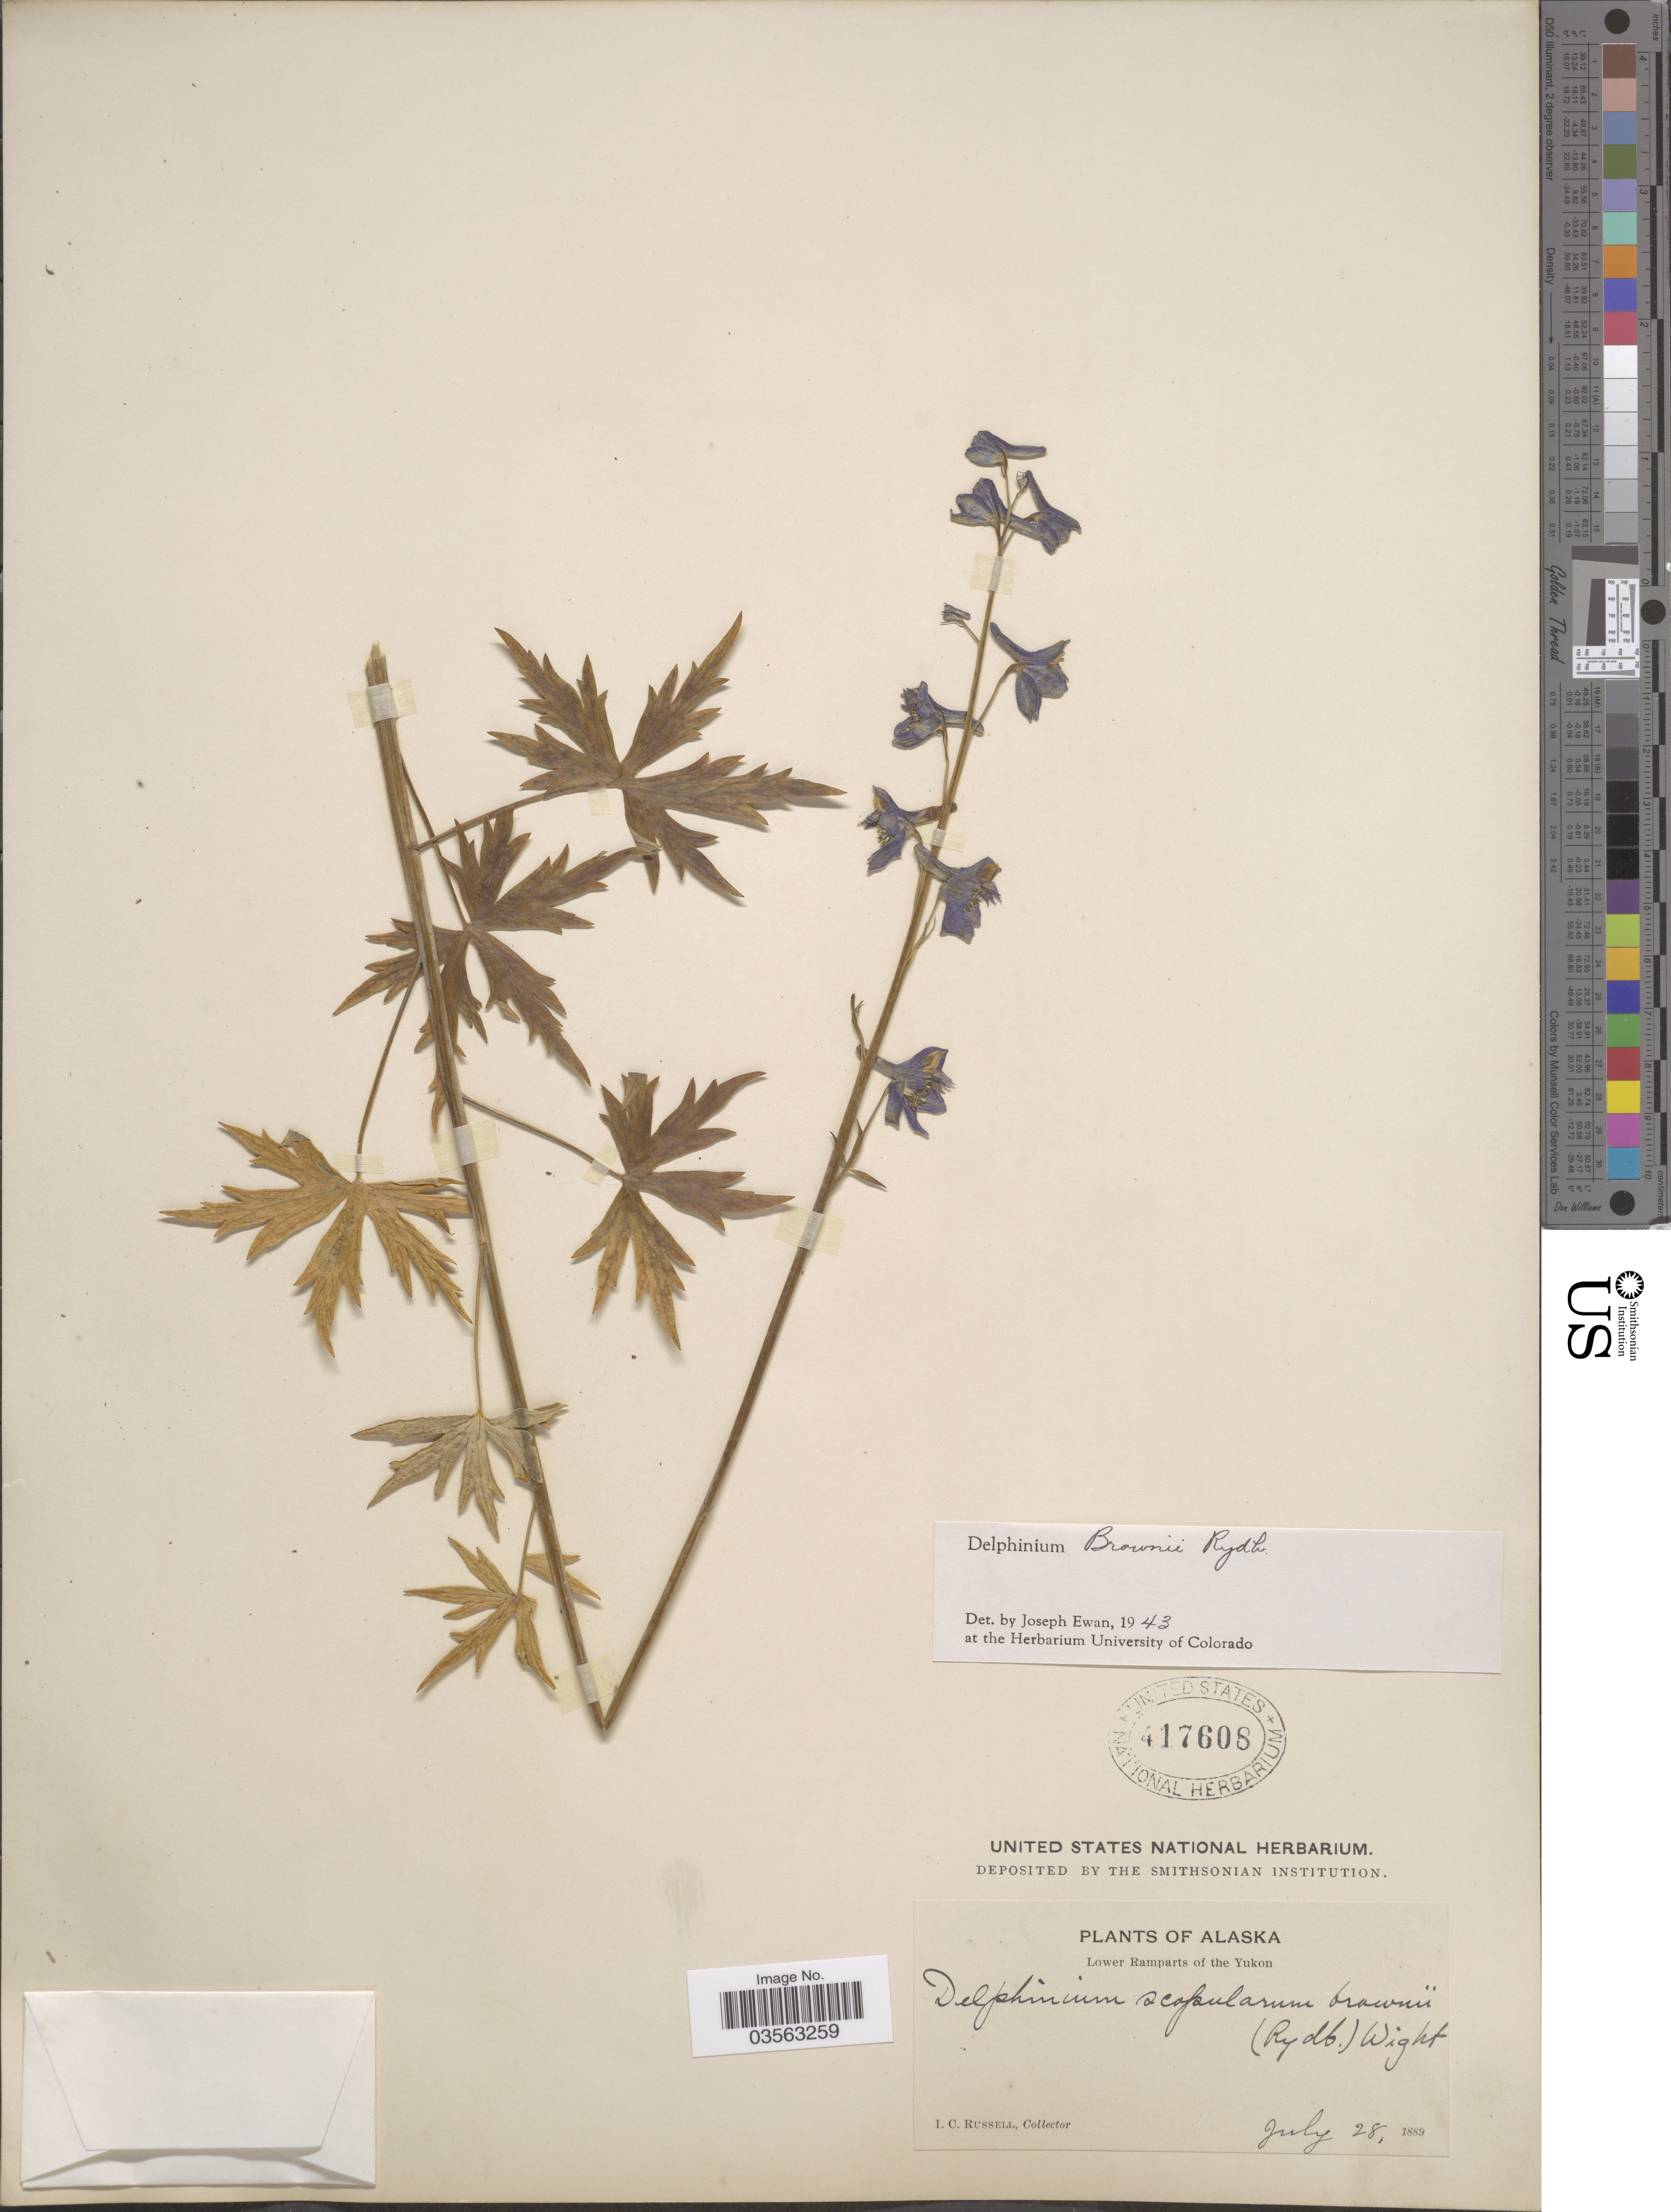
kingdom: Plantae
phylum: Tracheophyta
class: Magnoliopsida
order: Ranunculales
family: Ranunculaceae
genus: Delphinium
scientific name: Delphinium glaucum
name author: S. Watson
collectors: I. C. Russell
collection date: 1889-07-28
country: United States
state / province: Alaska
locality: Lower Ramparts of the Yukon.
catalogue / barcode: US 417608